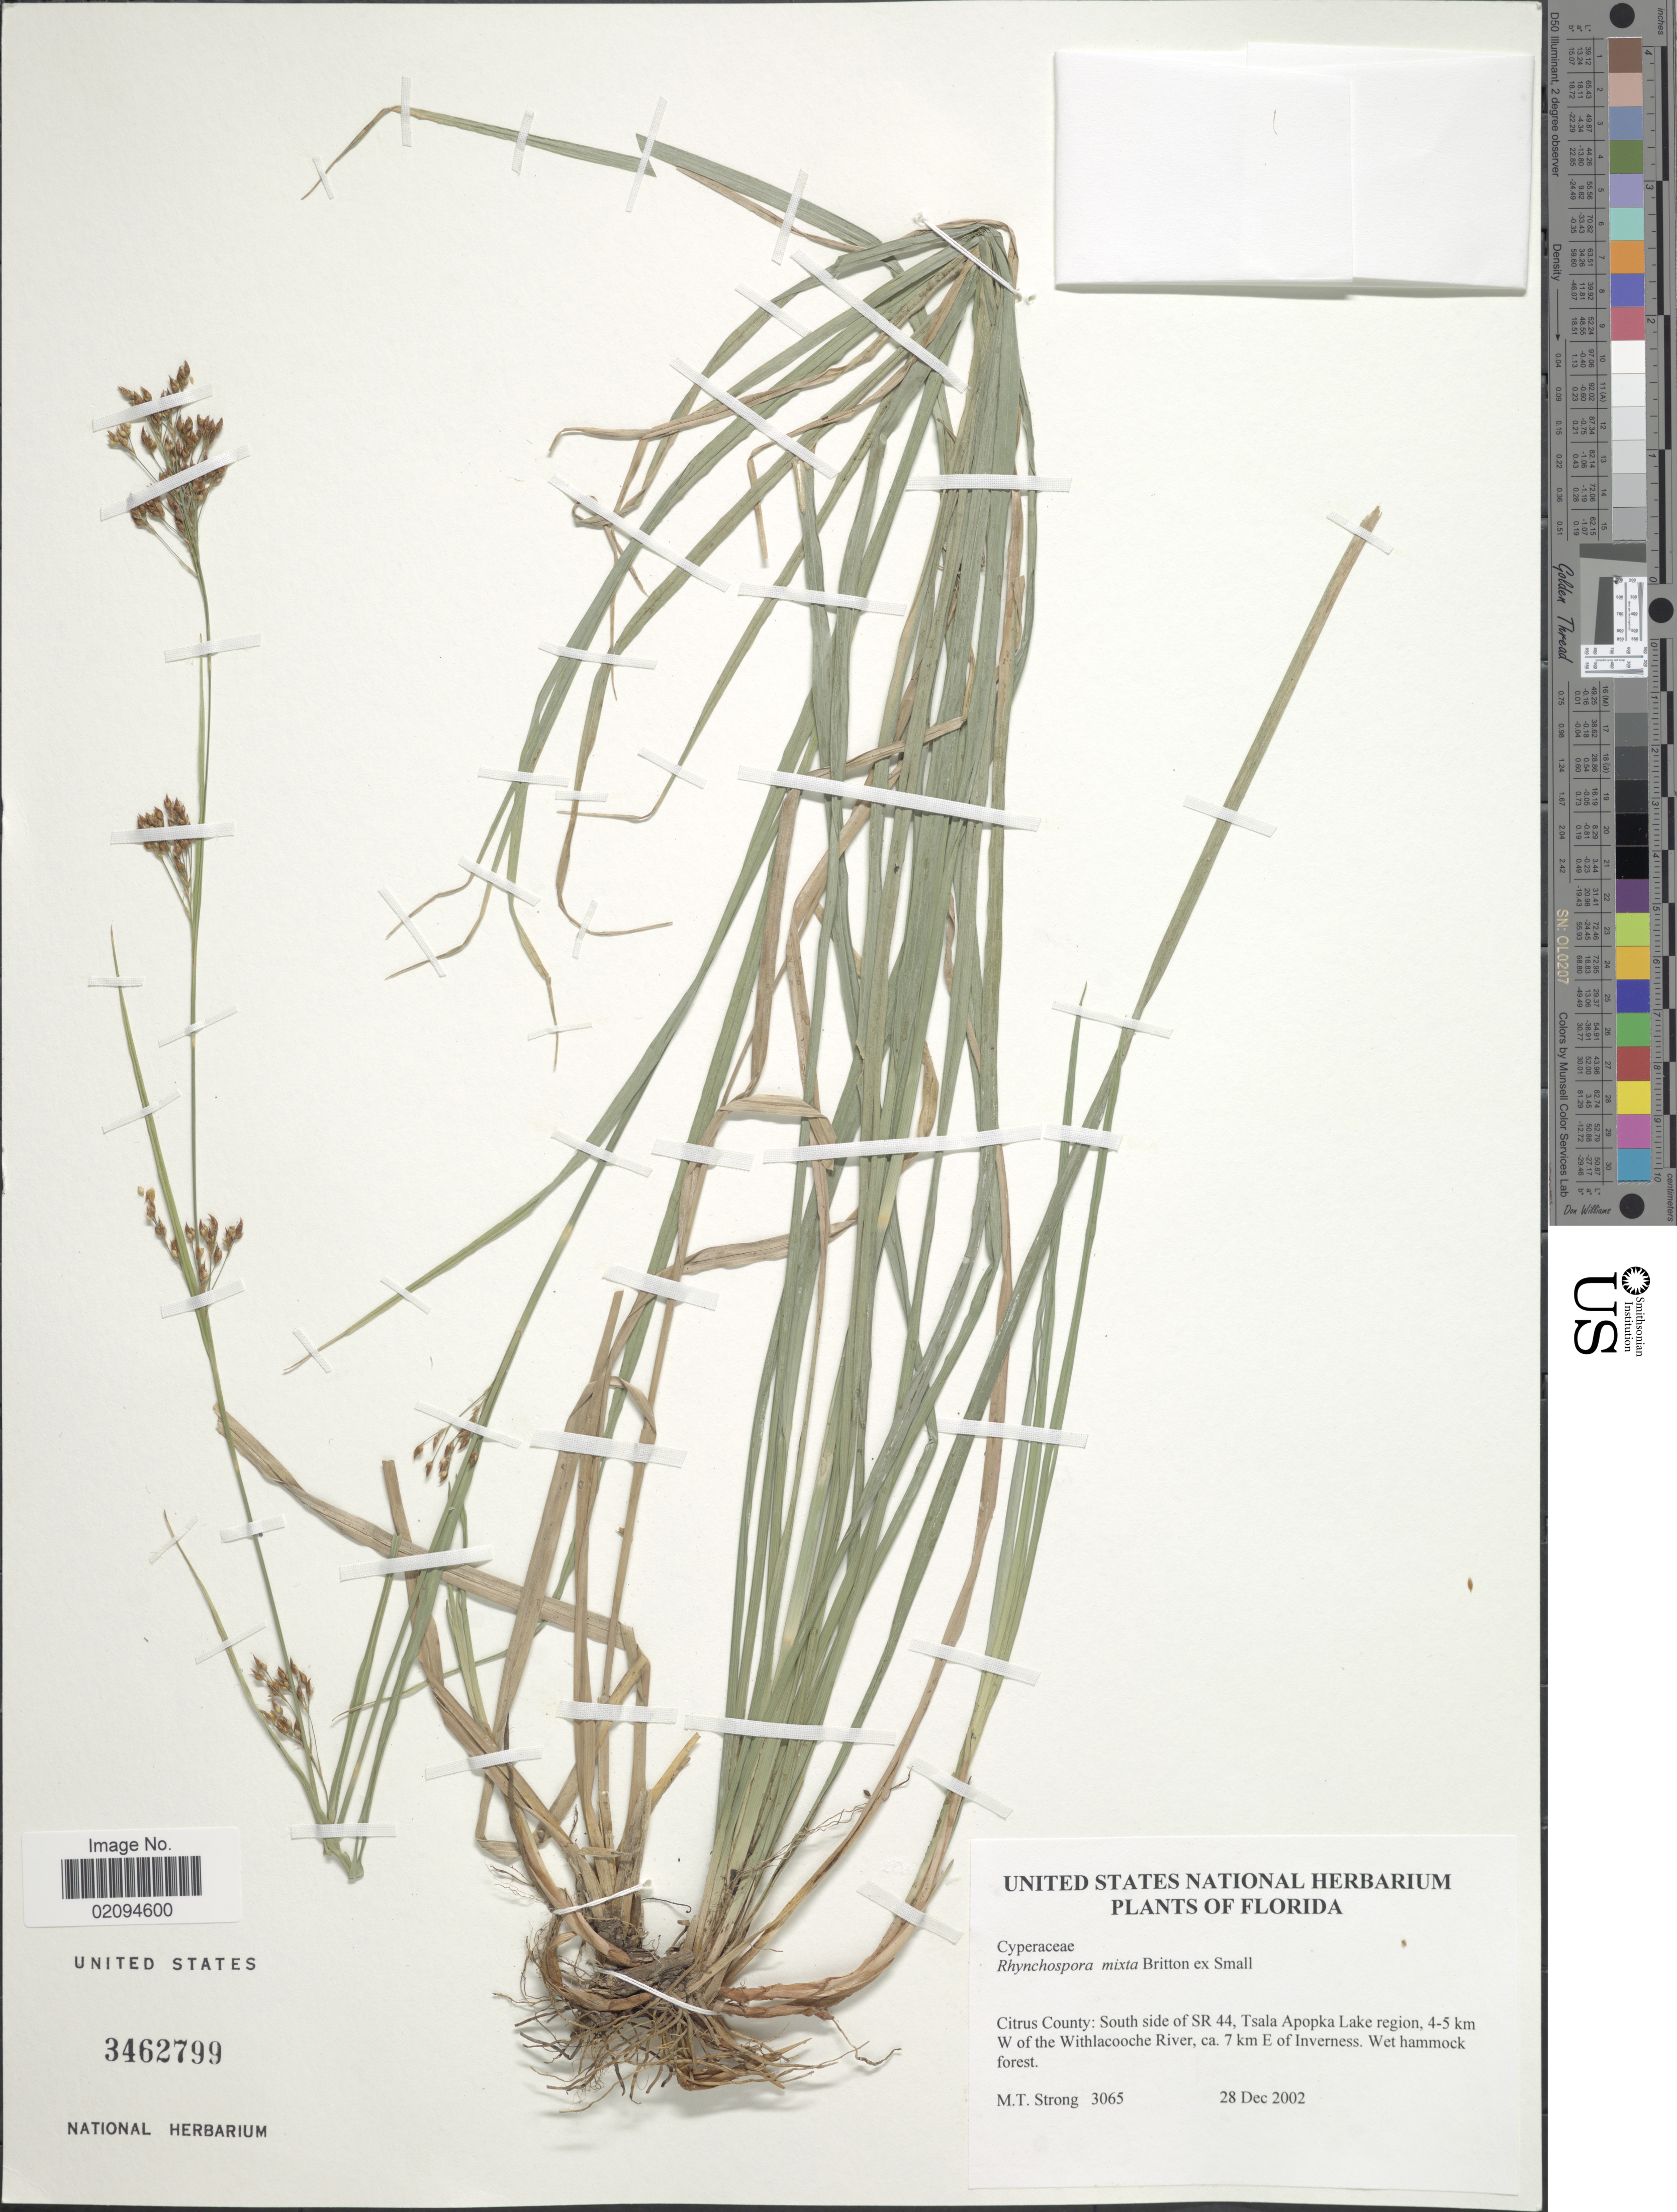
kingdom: Plantae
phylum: Tracheophyta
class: Liliopsida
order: Poales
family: Cyperaceae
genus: Rhynchospora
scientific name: Rhynchospora mixta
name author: Britton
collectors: M. T. Strong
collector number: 3065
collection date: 2002-12-28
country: United States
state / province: Florida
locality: Citrus County: South side of SR 44, Tsala Apopka Lake region, 4-5 km W of the Withlacooche River, ca. 7 km E of Inverness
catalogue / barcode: US 3462799